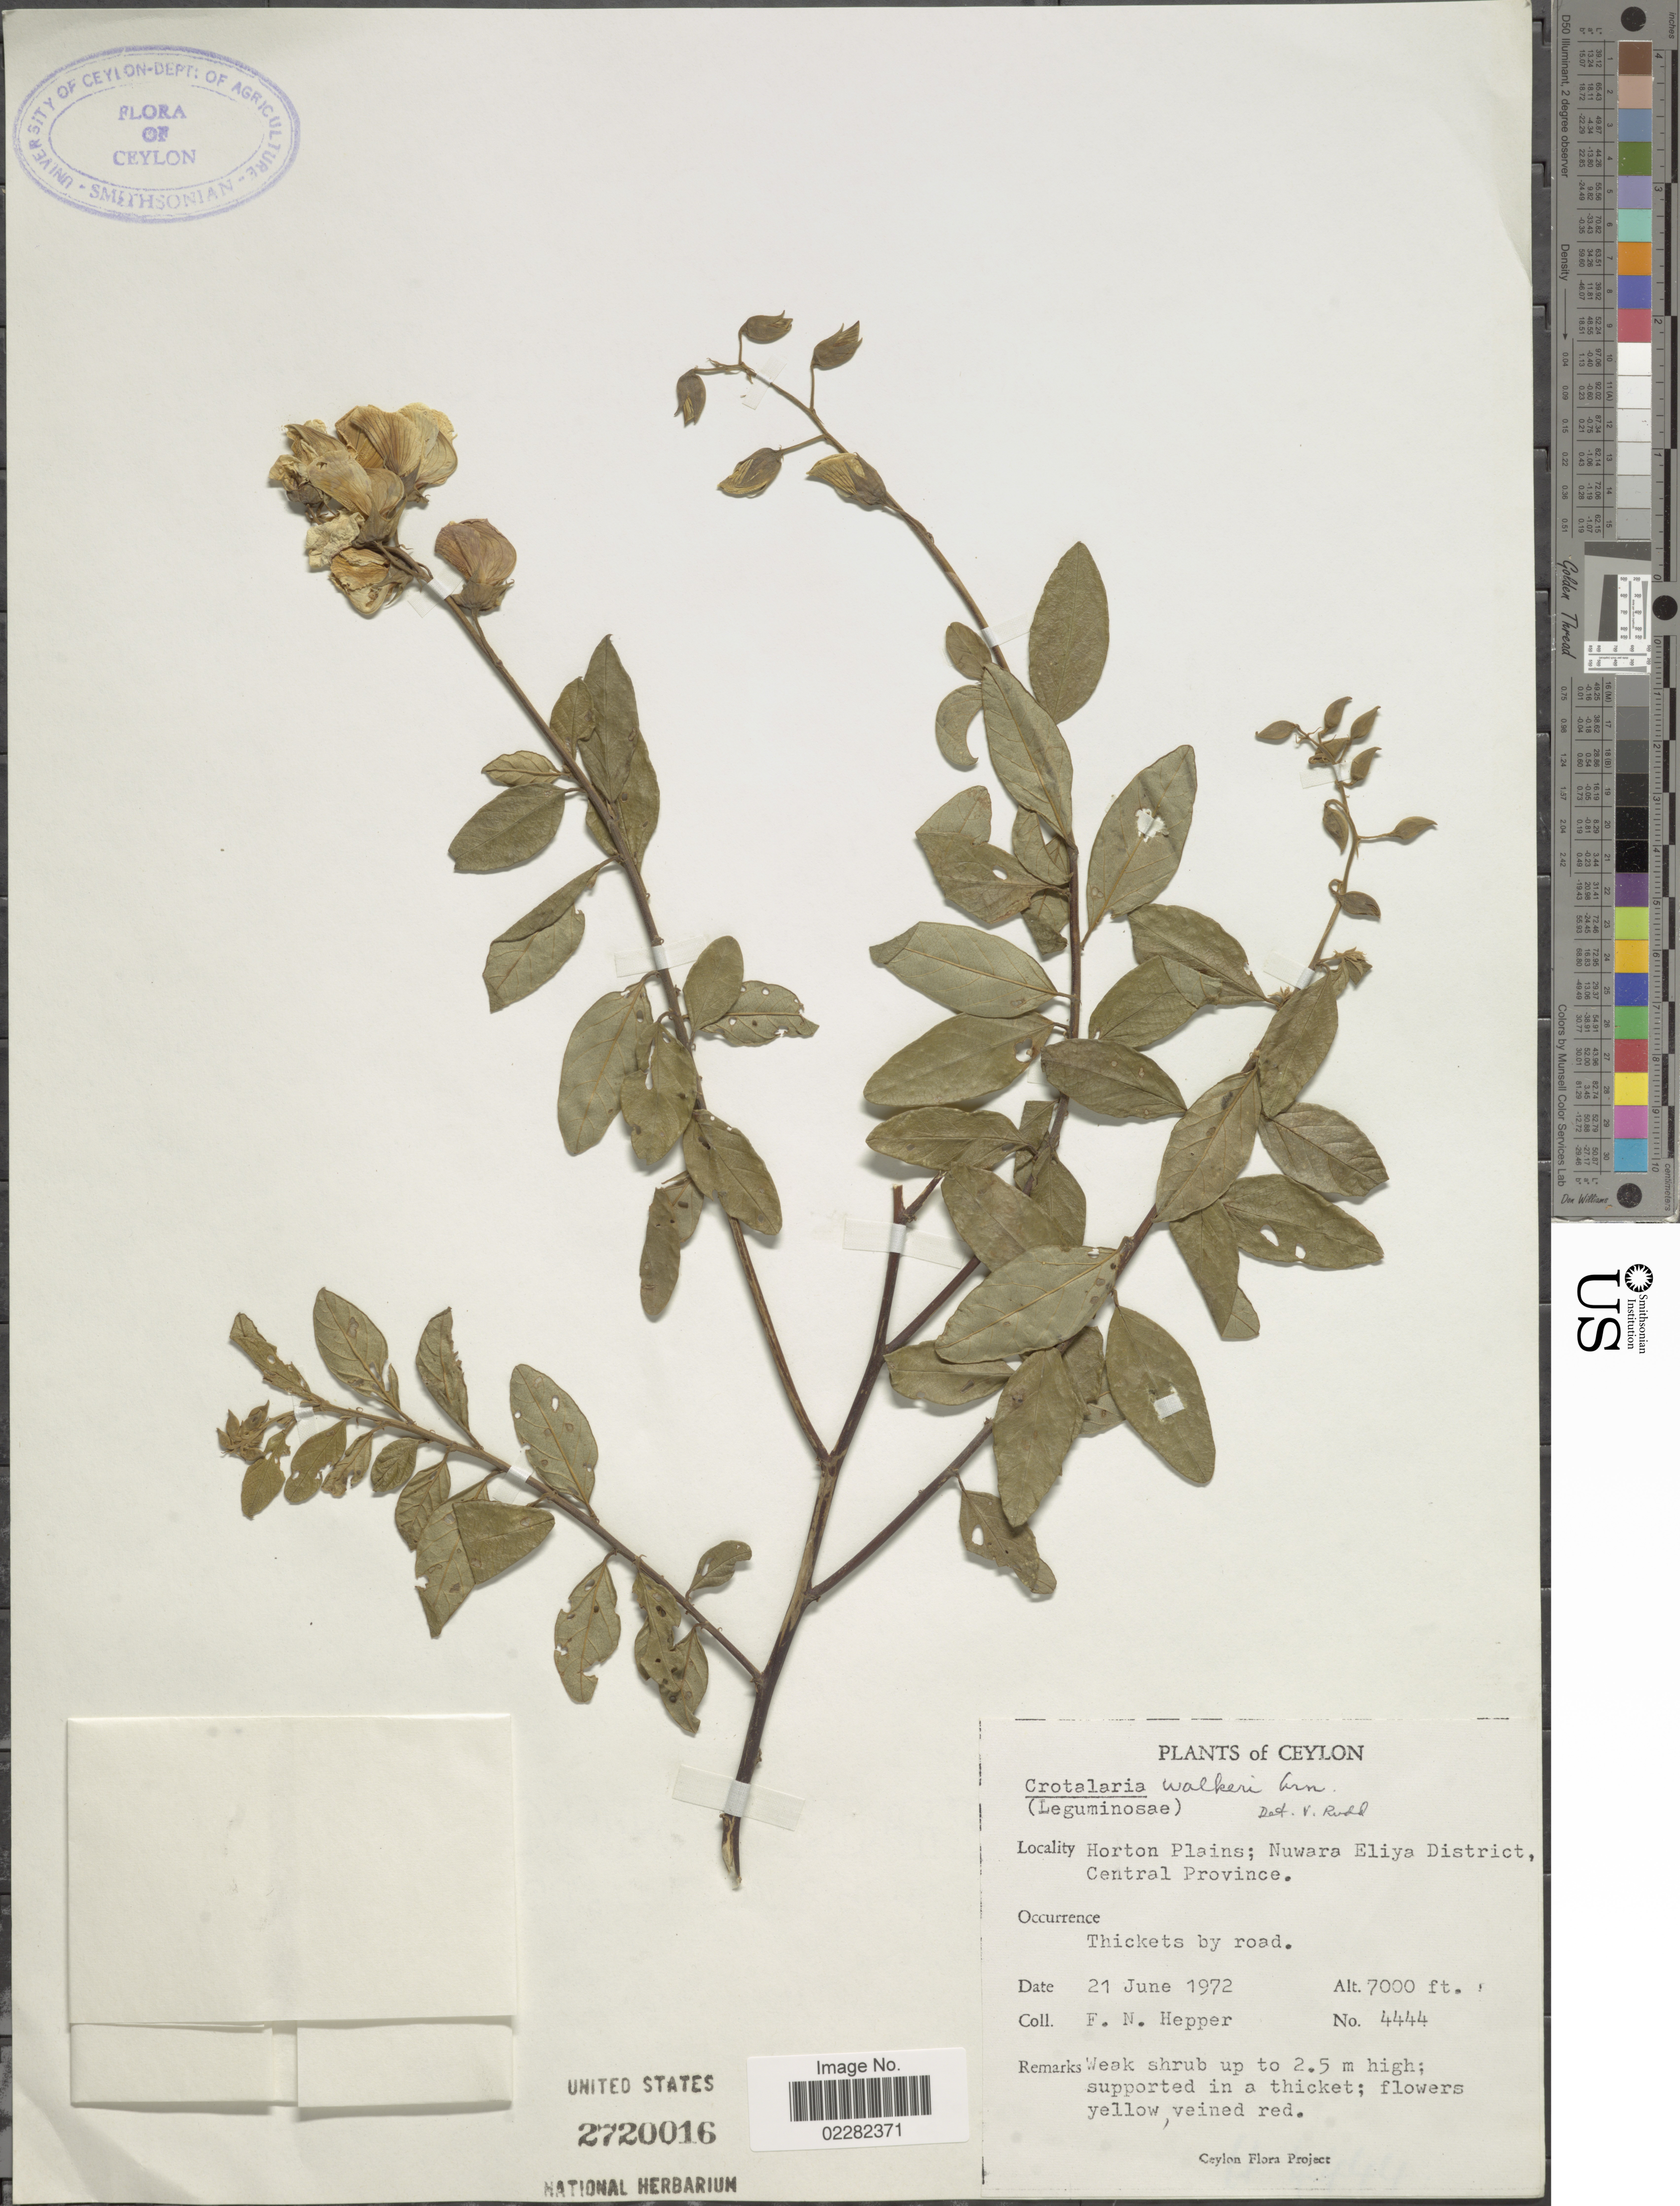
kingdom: Plantae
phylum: Tracheophyta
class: Magnoliopsida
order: Fabales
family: Fabaceae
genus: Crotalaria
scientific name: Crotalaria walkeri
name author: Arn.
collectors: F. Hepper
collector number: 4444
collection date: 1972-06-21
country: Sri Lanka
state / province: Central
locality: Ceylon, Horton Plains, Nuwara Eliya District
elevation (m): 2134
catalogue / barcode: US 2720016